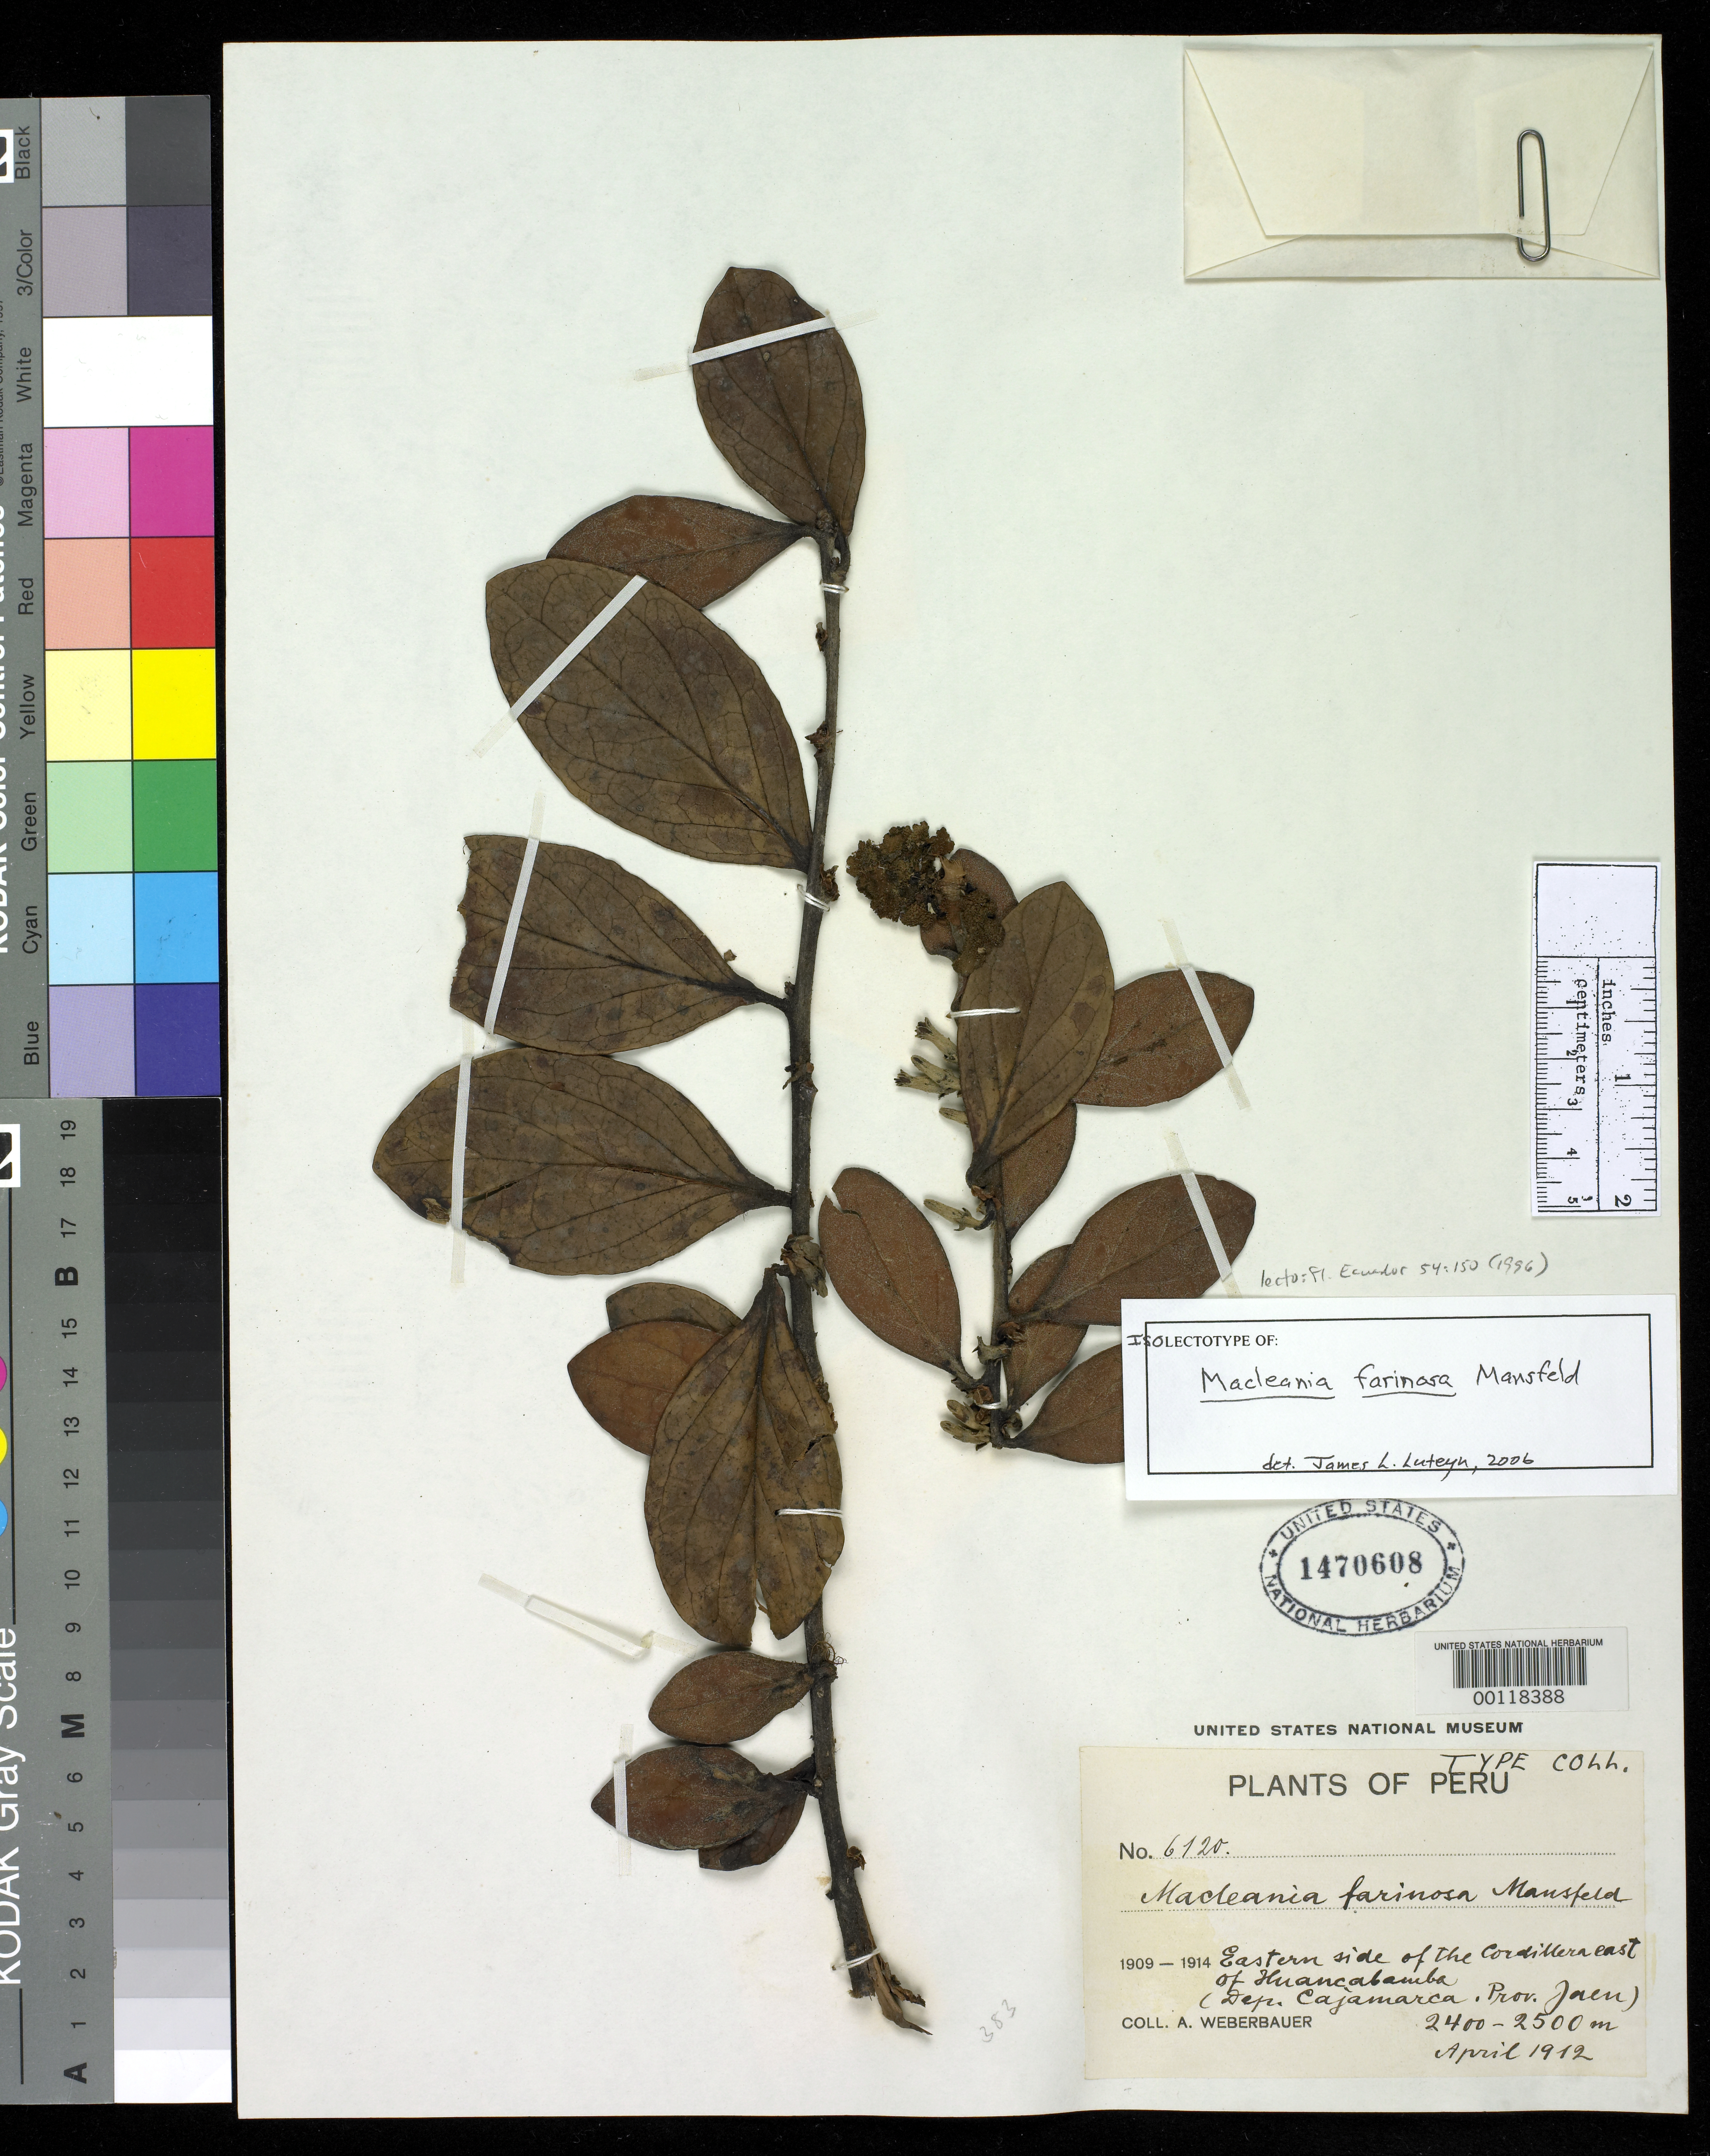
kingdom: Plantae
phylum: Tracheophyta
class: Magnoliopsida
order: Ericales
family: Ericaceae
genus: Macleania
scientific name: Macleania farinosa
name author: Mansf.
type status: Isolectotype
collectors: A. Weberbauer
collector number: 6120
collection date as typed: Apr 1912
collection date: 1912-04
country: Peru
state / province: Cajamarca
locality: Eastern side of the Cordillera east of Huancabamba (Dep. Cajamarca, Prov. Jaen).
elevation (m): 2400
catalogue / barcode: US 1470608